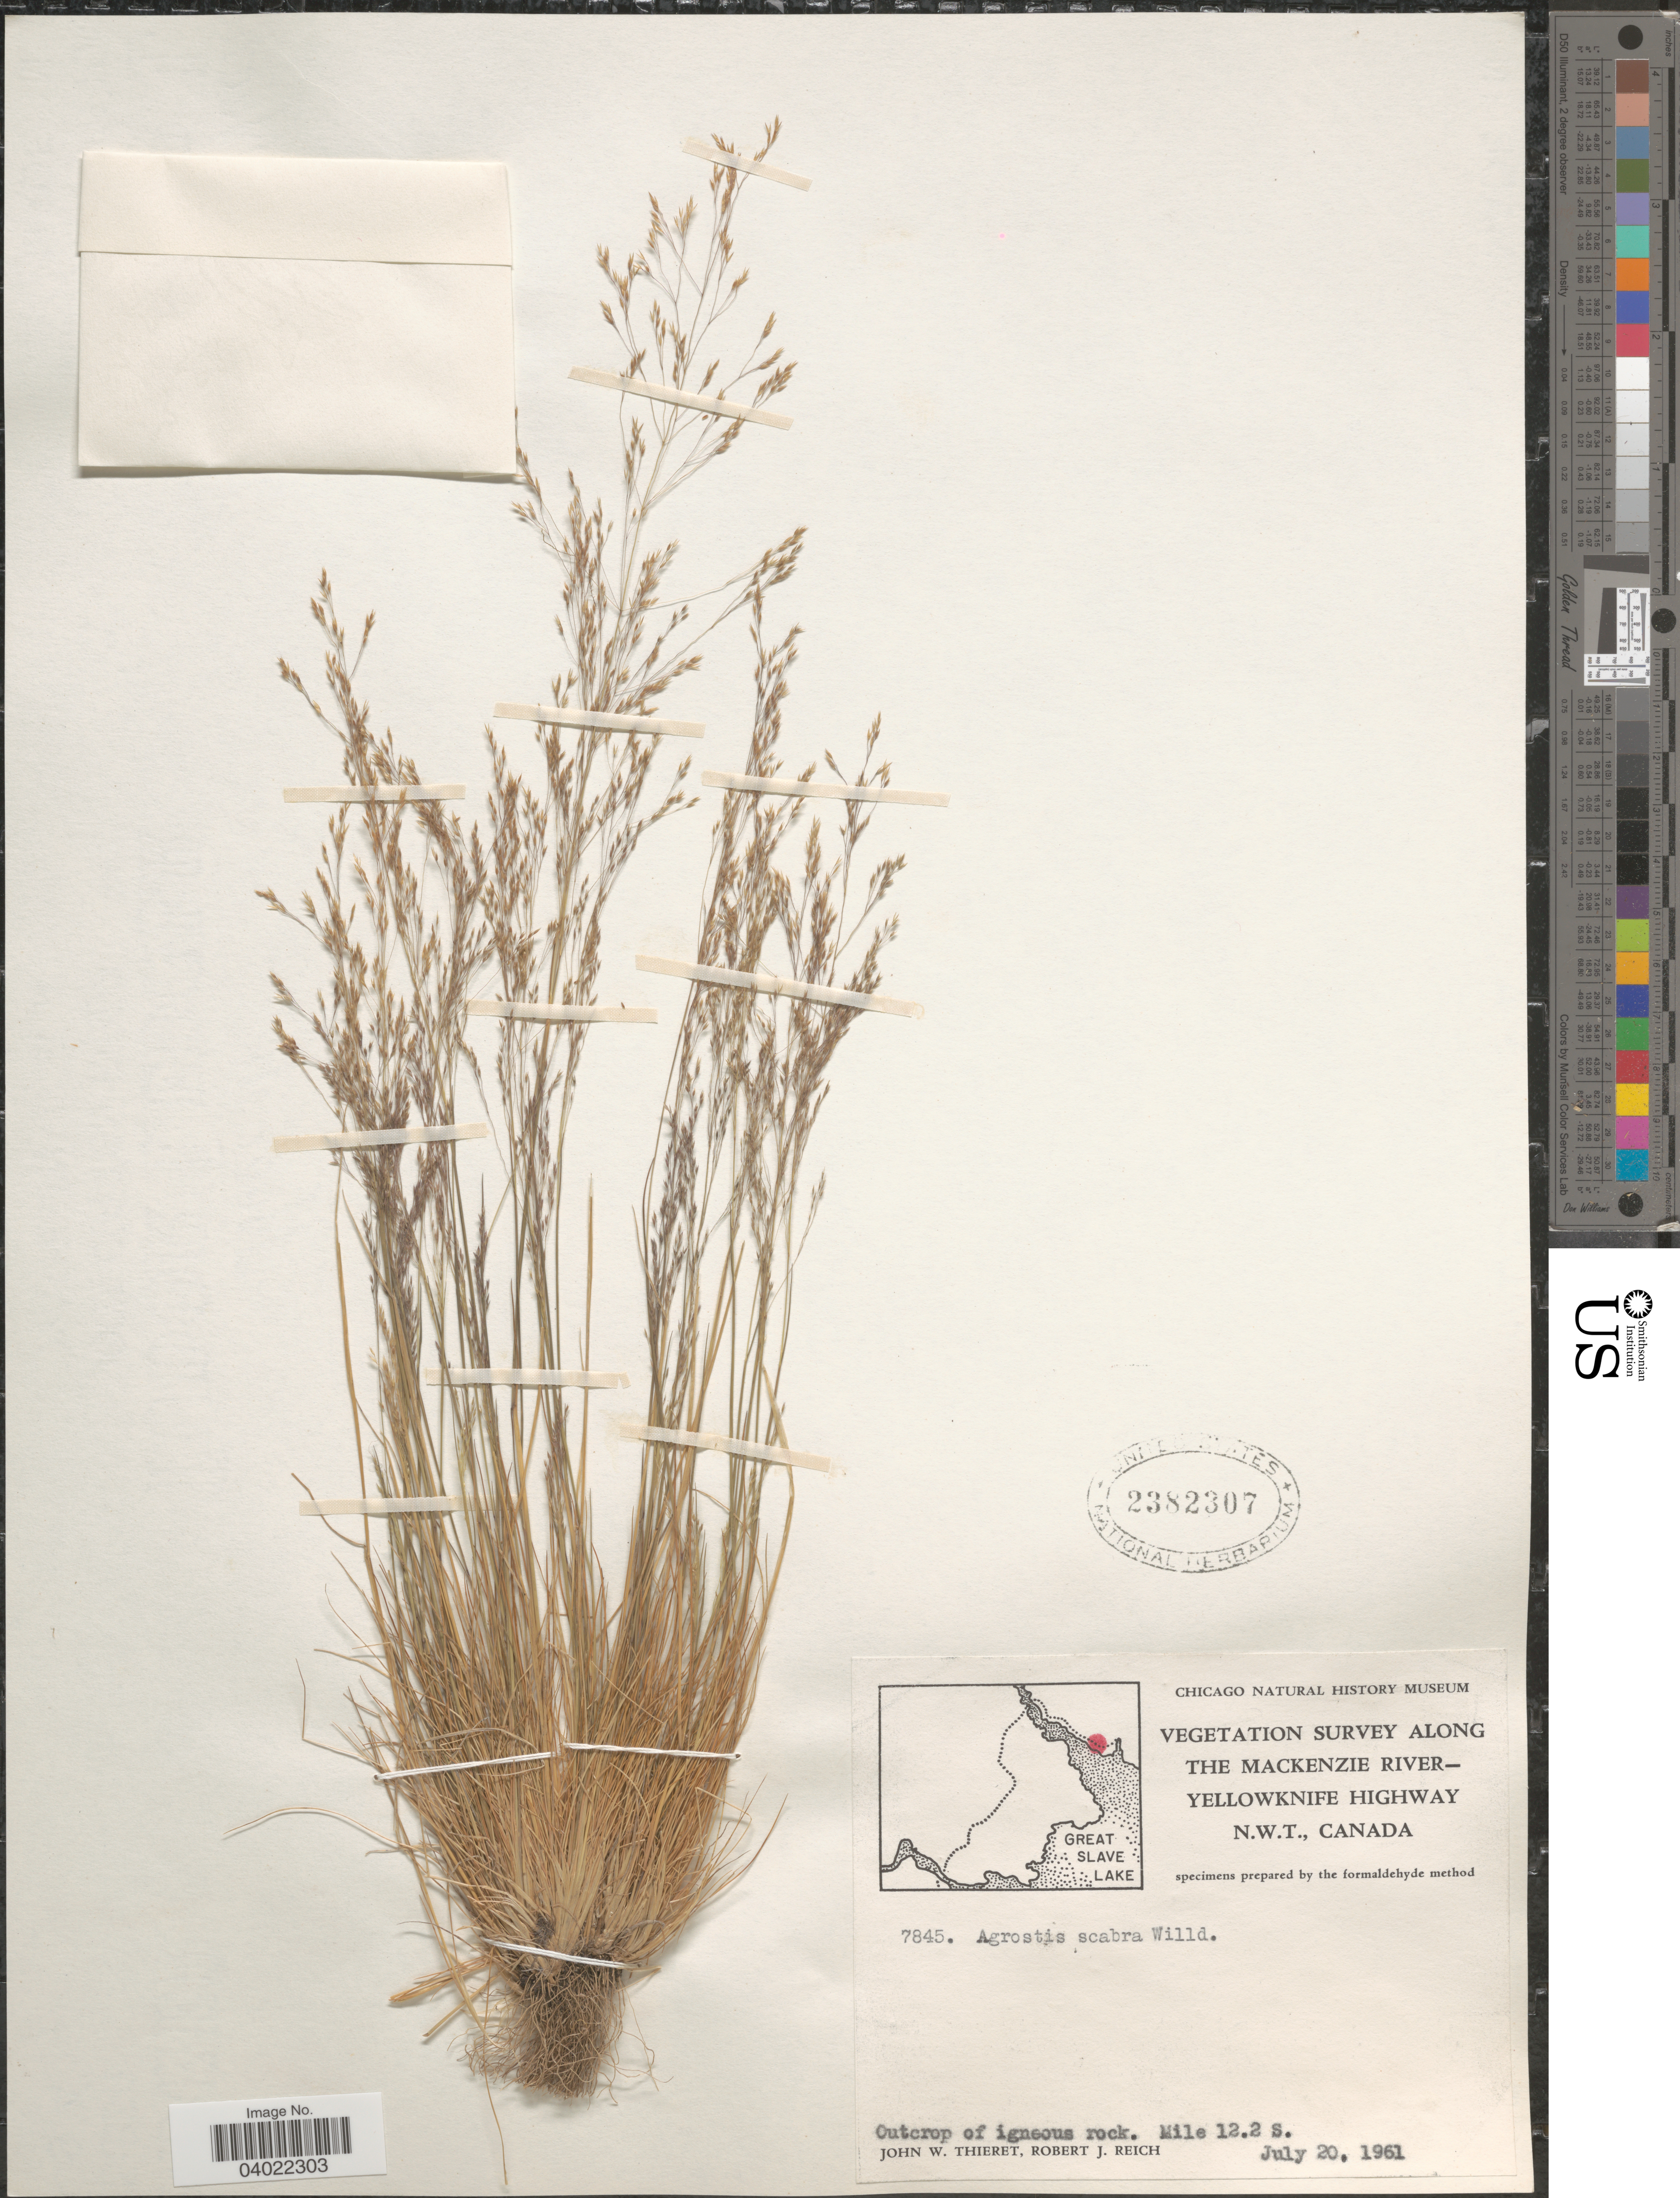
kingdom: Plantae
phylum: Tracheophyta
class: Liliopsida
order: Poales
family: Poaceae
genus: Agrostis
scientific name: Agrostis scabra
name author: Willd.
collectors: J. W. Thieret & R. Reich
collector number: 7845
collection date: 1961-07-20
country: Canada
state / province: Northwest Territories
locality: Along the Mackenzie River-Yellowknife Highway. Mile 12.2 S.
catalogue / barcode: US 2382307